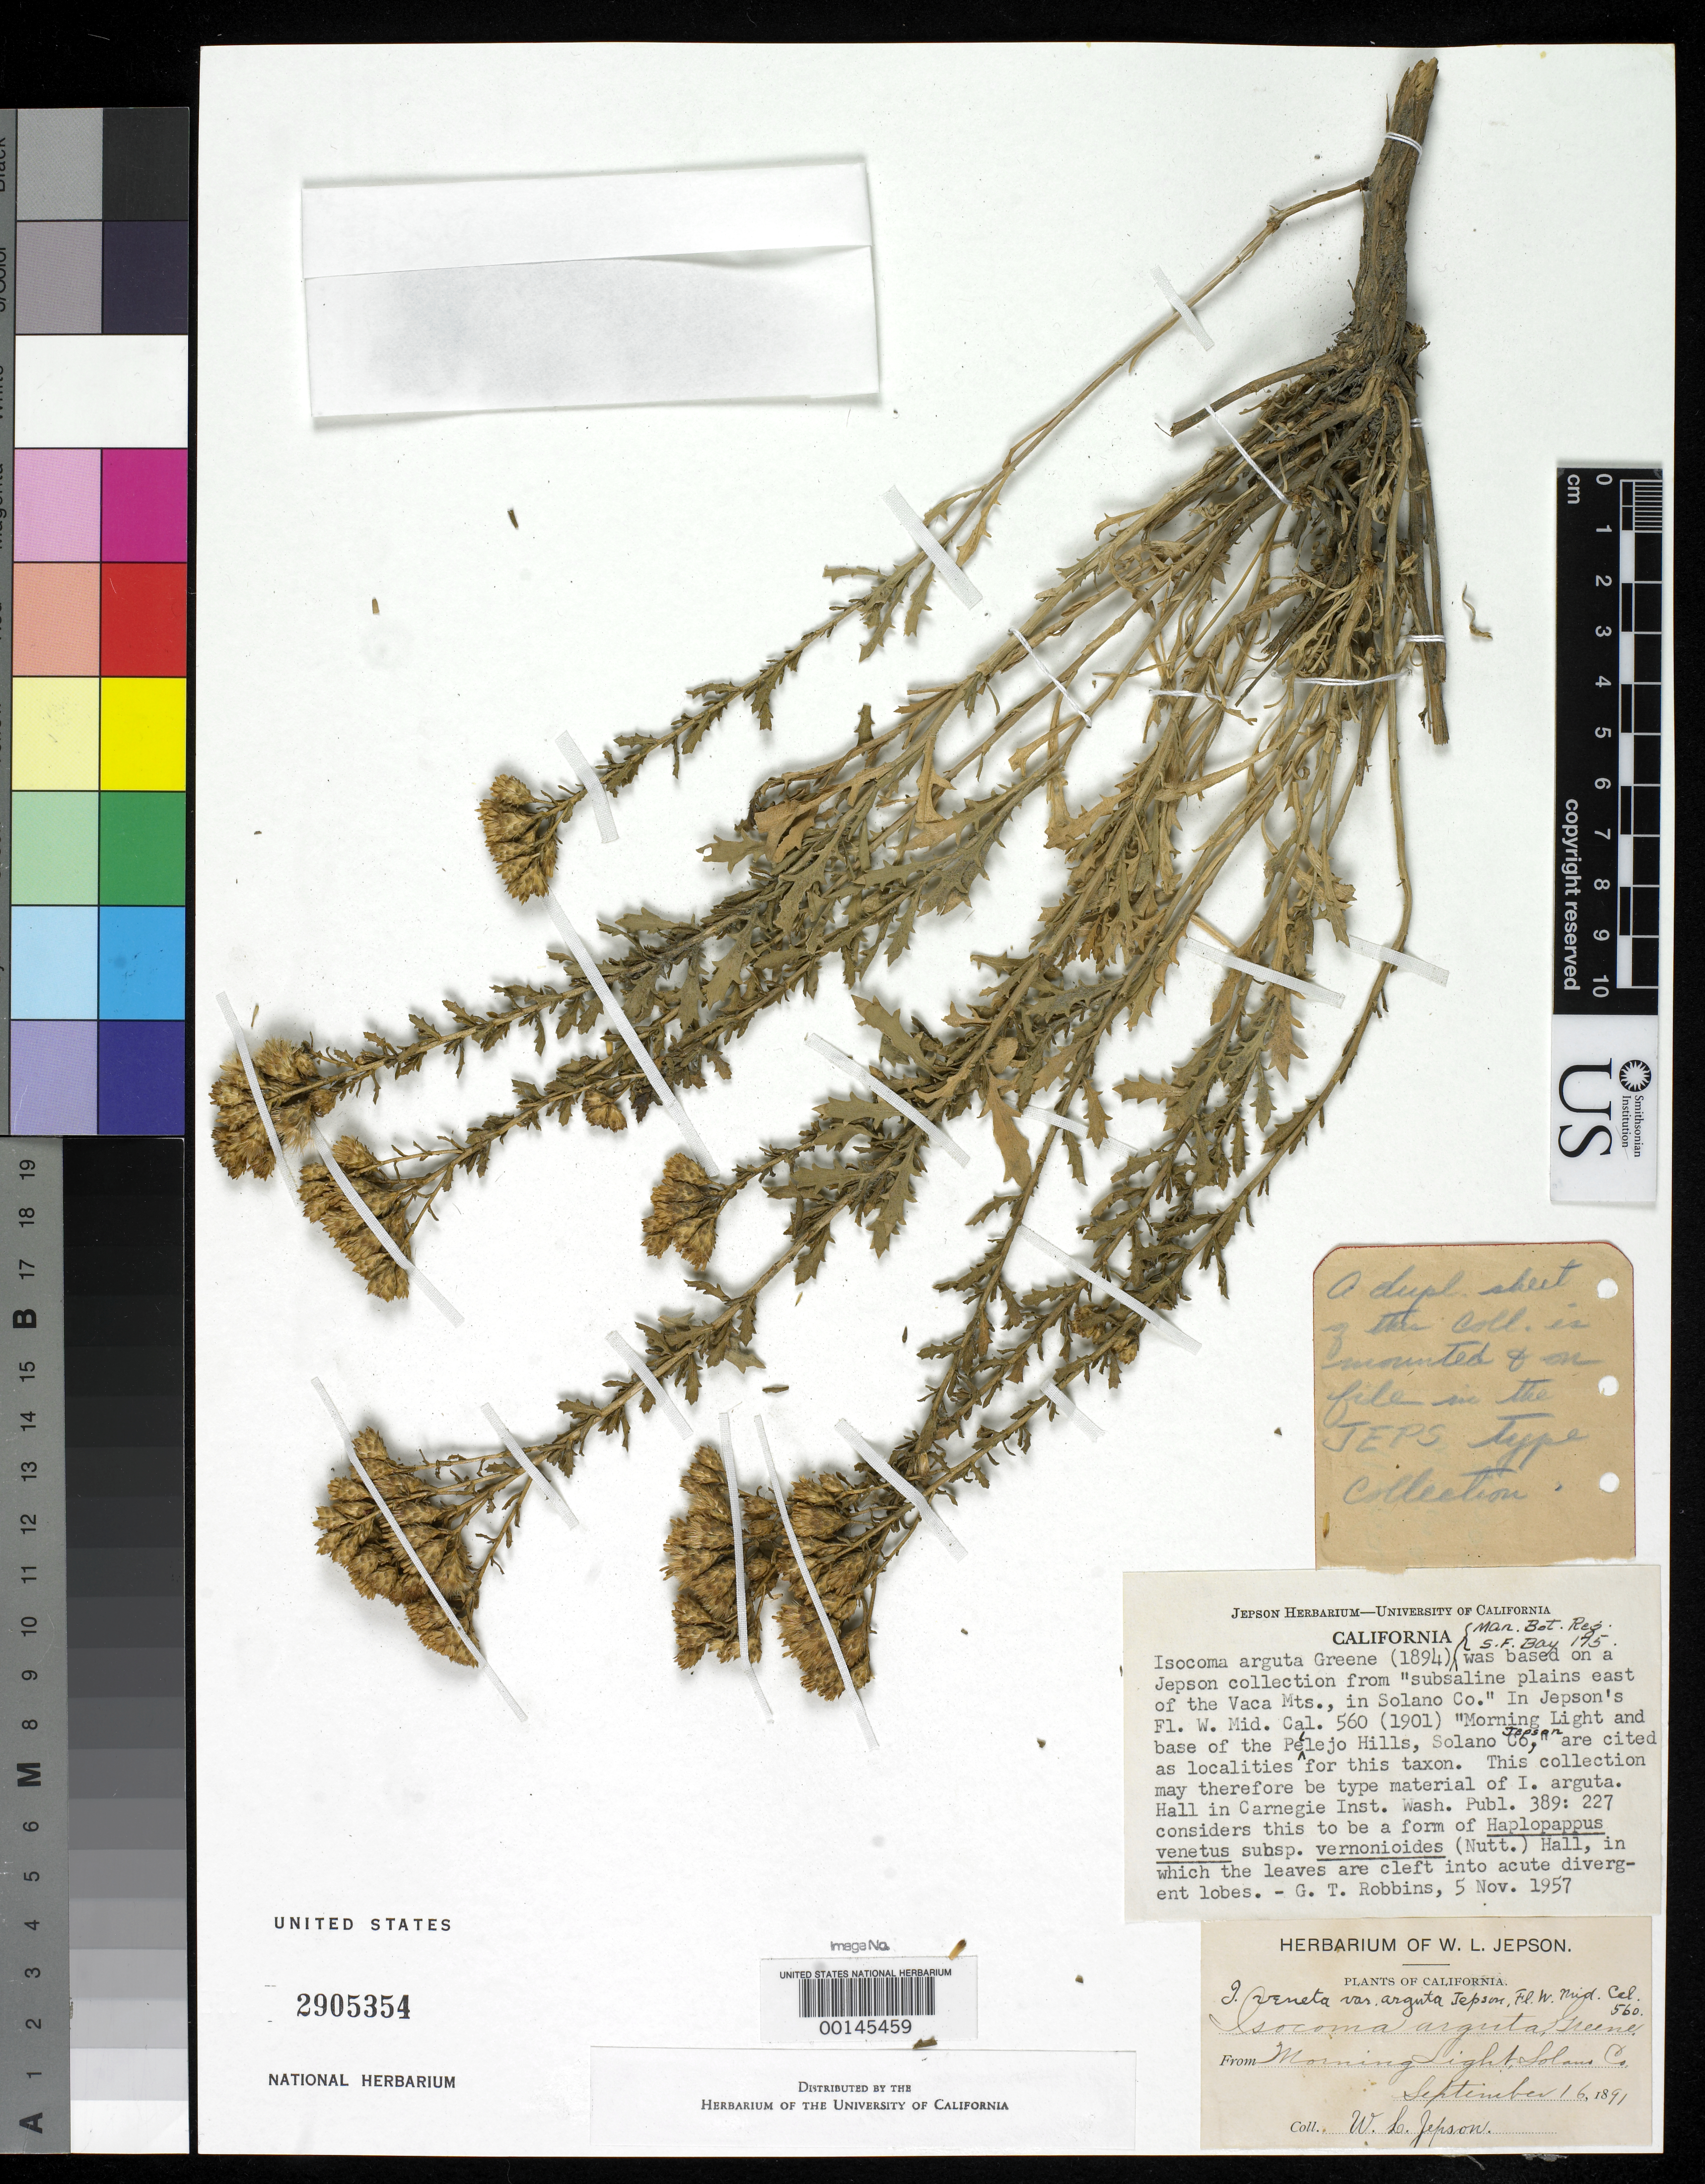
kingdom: Plantae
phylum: Tracheophyta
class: Magnoliopsida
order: Asterales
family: Asteraceae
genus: Isocoma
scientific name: Isocoma arguta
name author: Greene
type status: Isotype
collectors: W. L. Jepson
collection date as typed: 16 Sep 1891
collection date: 1891-09-16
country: United States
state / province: California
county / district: Solano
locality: Morning Light, subsaline plains E of Vaca Mts.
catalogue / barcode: US 2905354